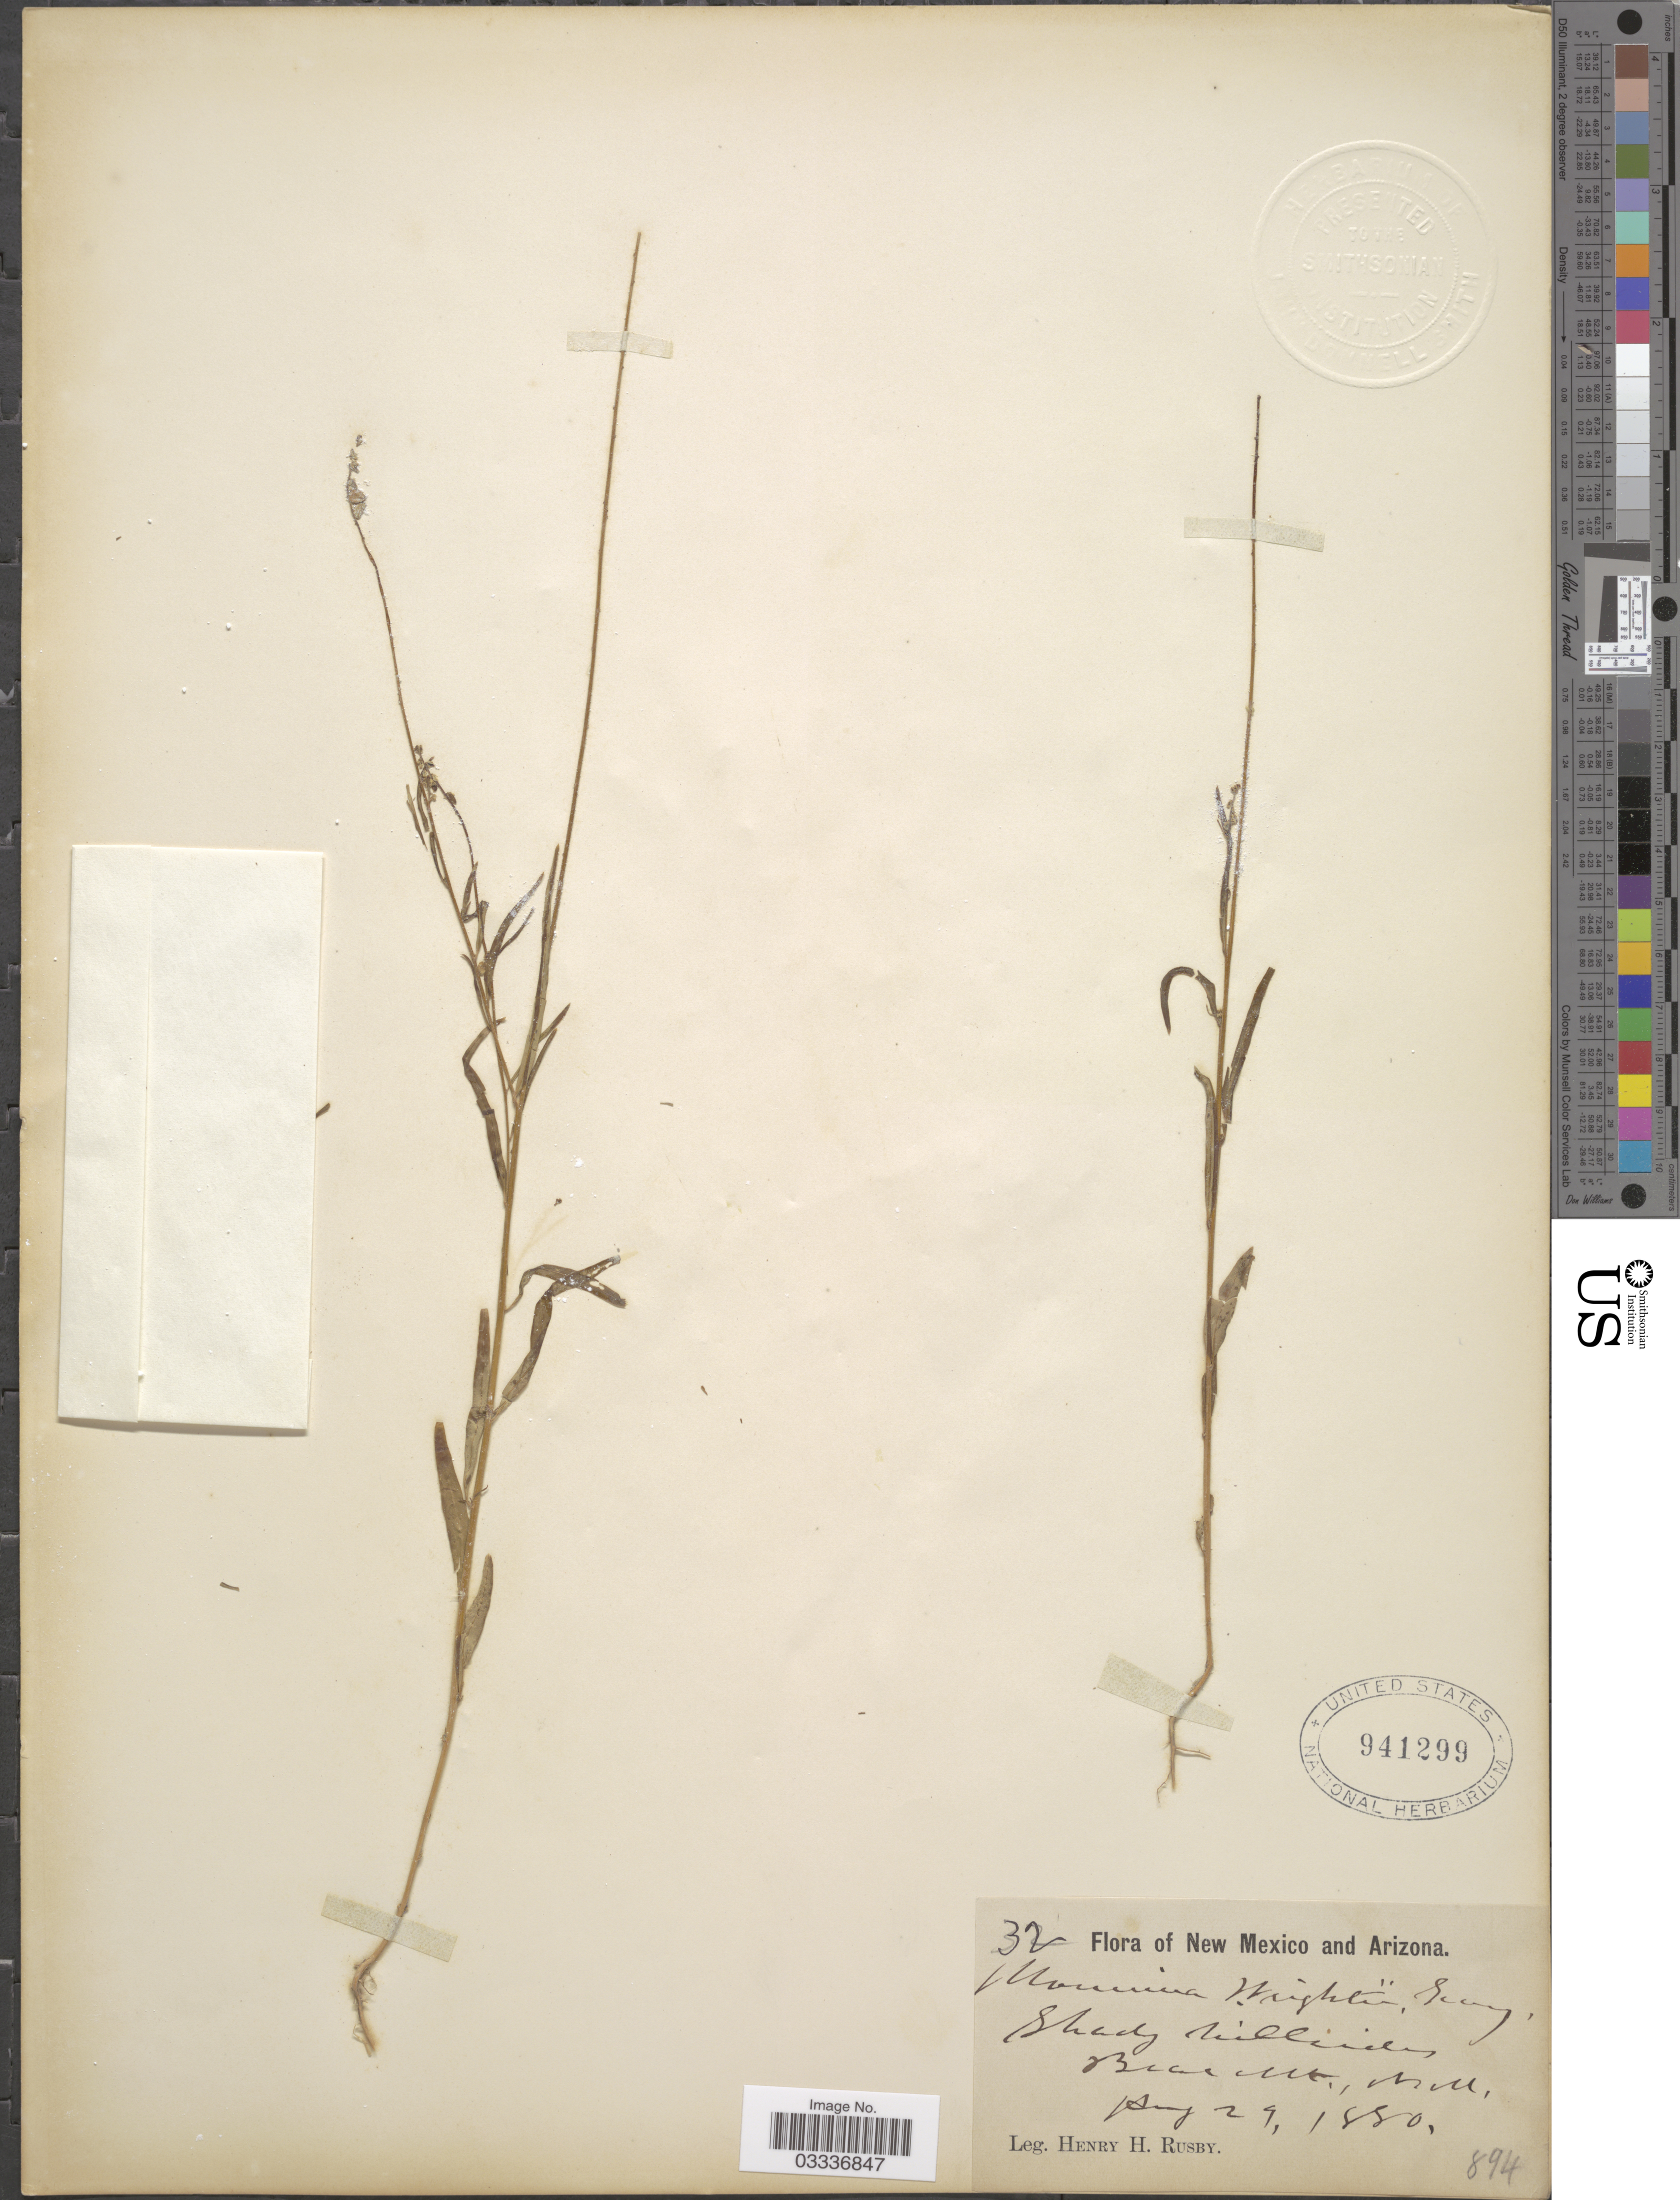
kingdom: Plantae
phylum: Tracheophyta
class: Magnoliopsida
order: Fabales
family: Polygalaceae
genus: Monnina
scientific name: Monnina wrightii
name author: A. Gray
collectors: H. H. Rusby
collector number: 32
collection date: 1880-08-29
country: United States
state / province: New Mexico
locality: Bear Mt.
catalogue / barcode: US 941299